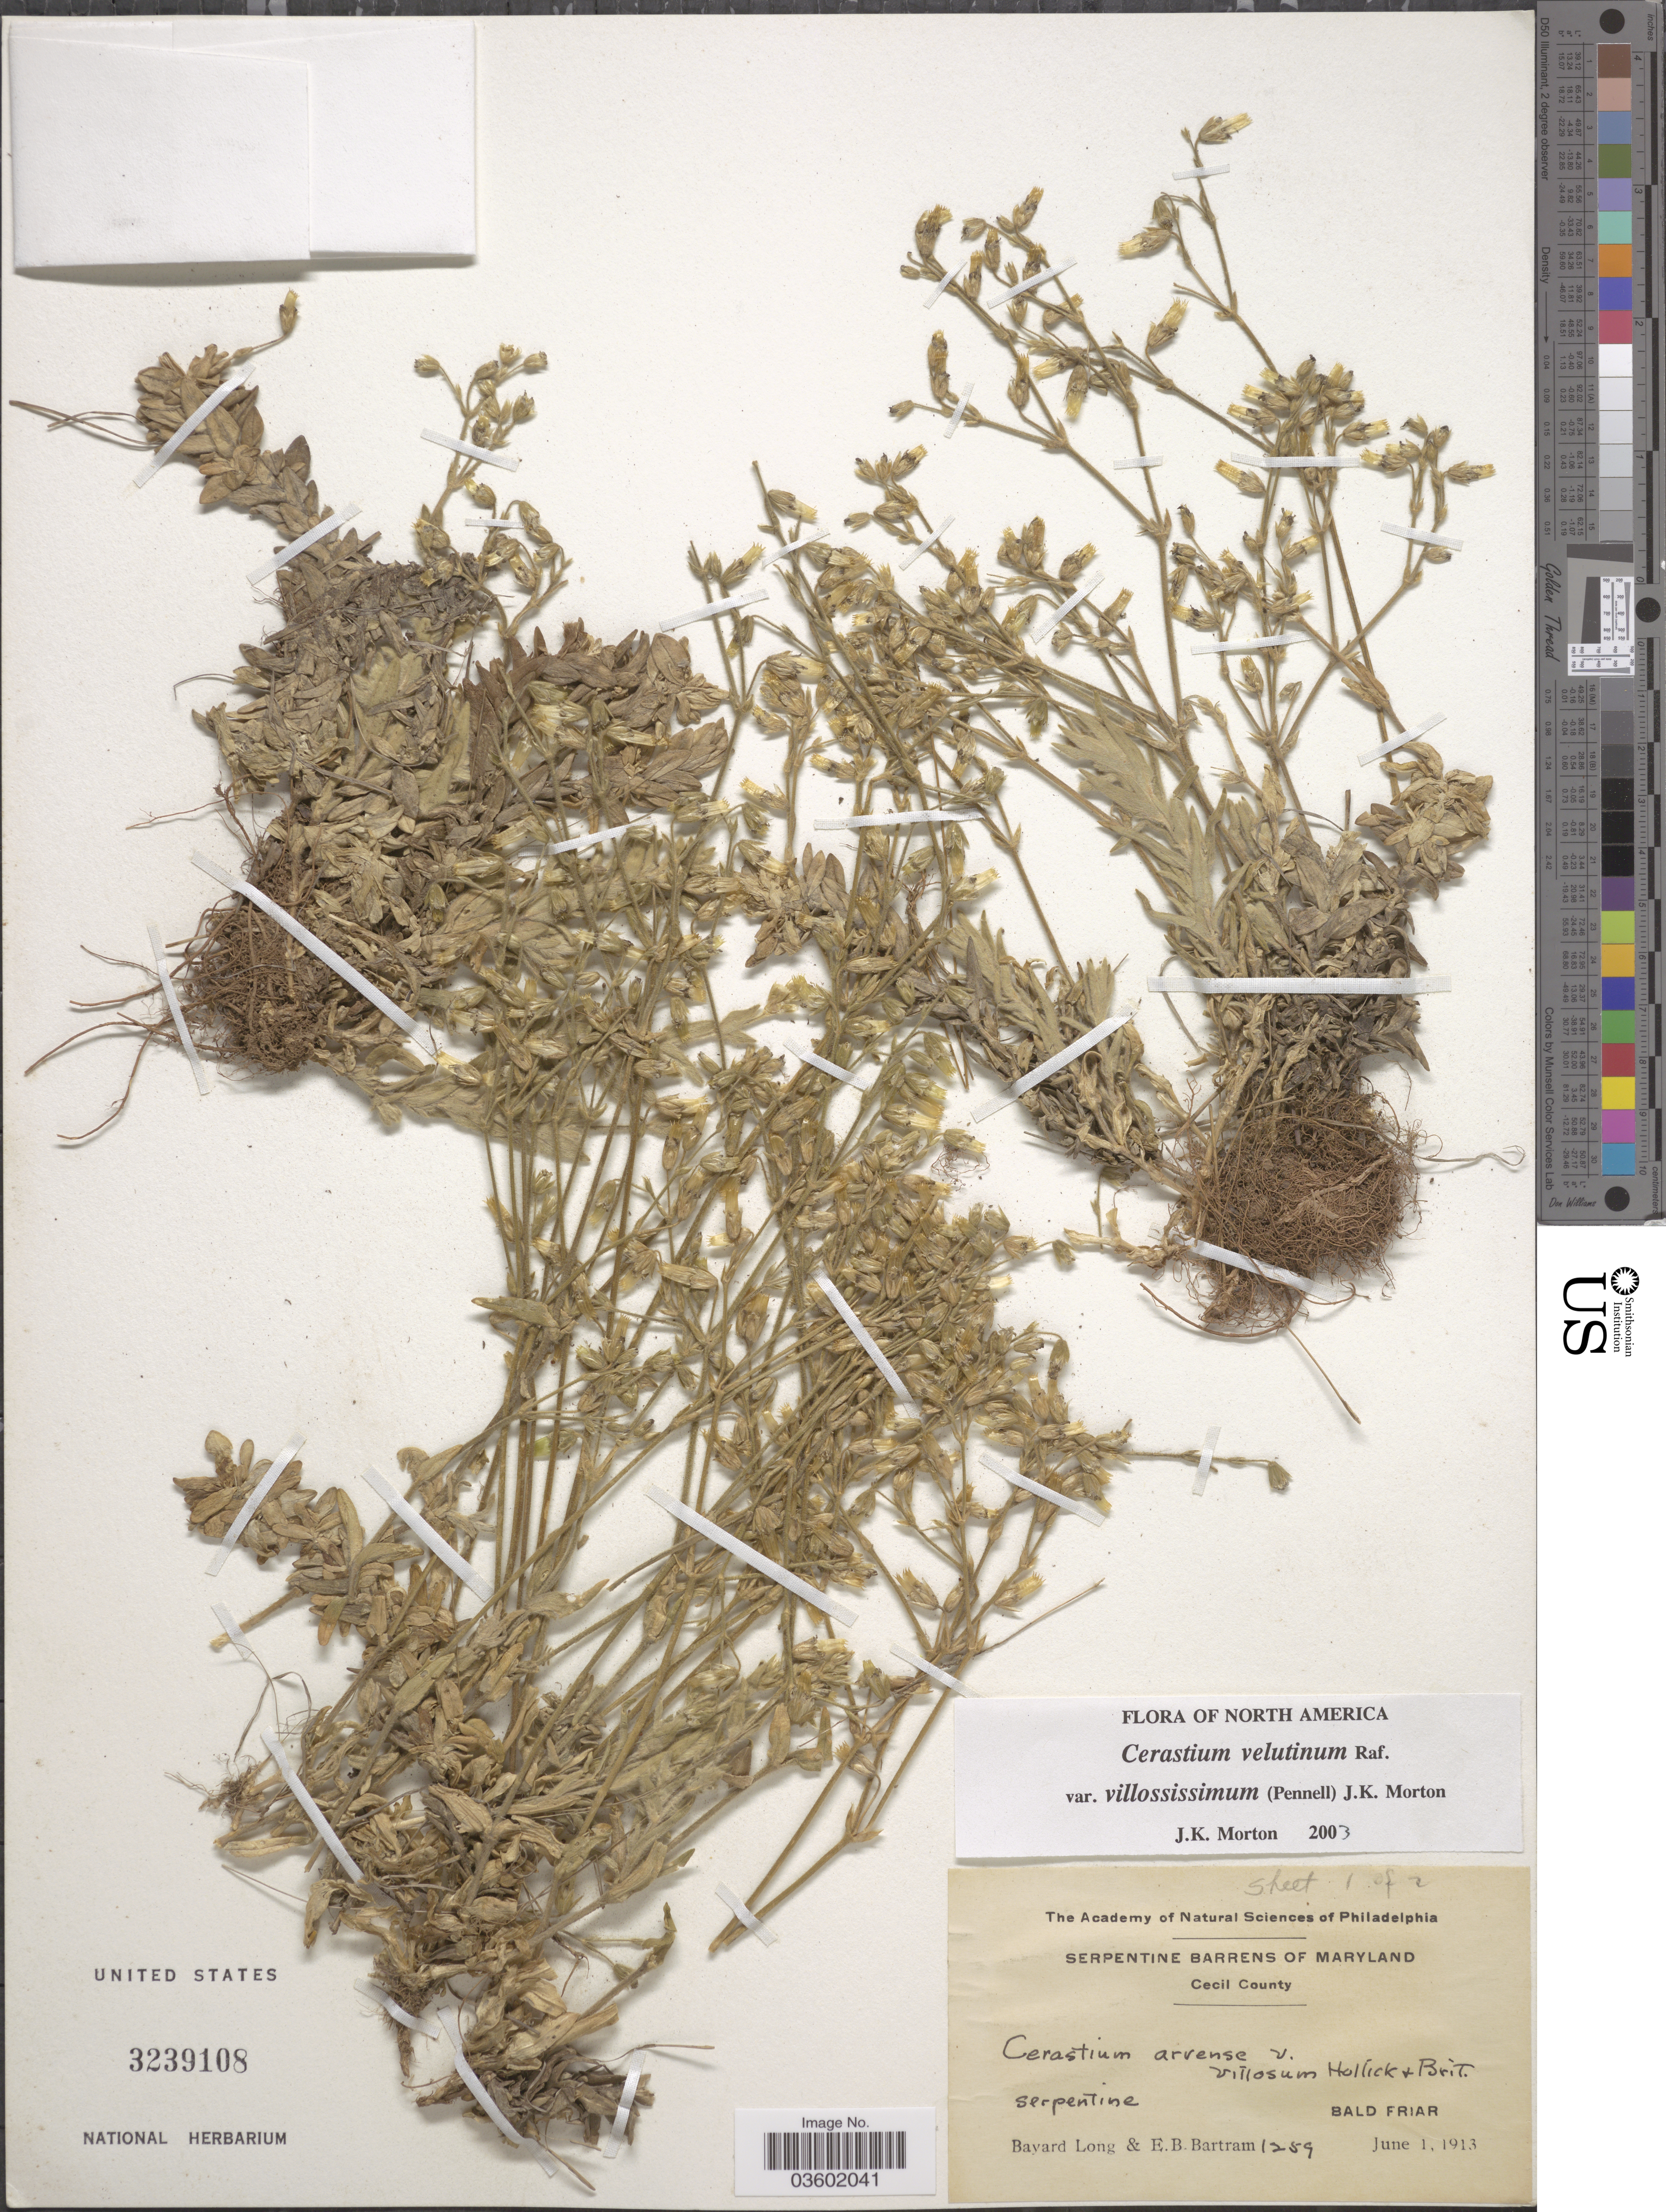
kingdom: Plantae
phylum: Tracheophyta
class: Magnoliopsida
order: Caryophyllales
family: Caryophyllaceae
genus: Cerastium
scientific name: Cerastium velutinum var. villosissimum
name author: (Pennell) J.K. Morton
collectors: B. Long & E. B. Bartram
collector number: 1259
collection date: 1913-06-01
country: United States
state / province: Maryland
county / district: Cecil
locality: Serpentine Barrens of Maryland. Bald Friar. Cecil County.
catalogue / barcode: US 3239108